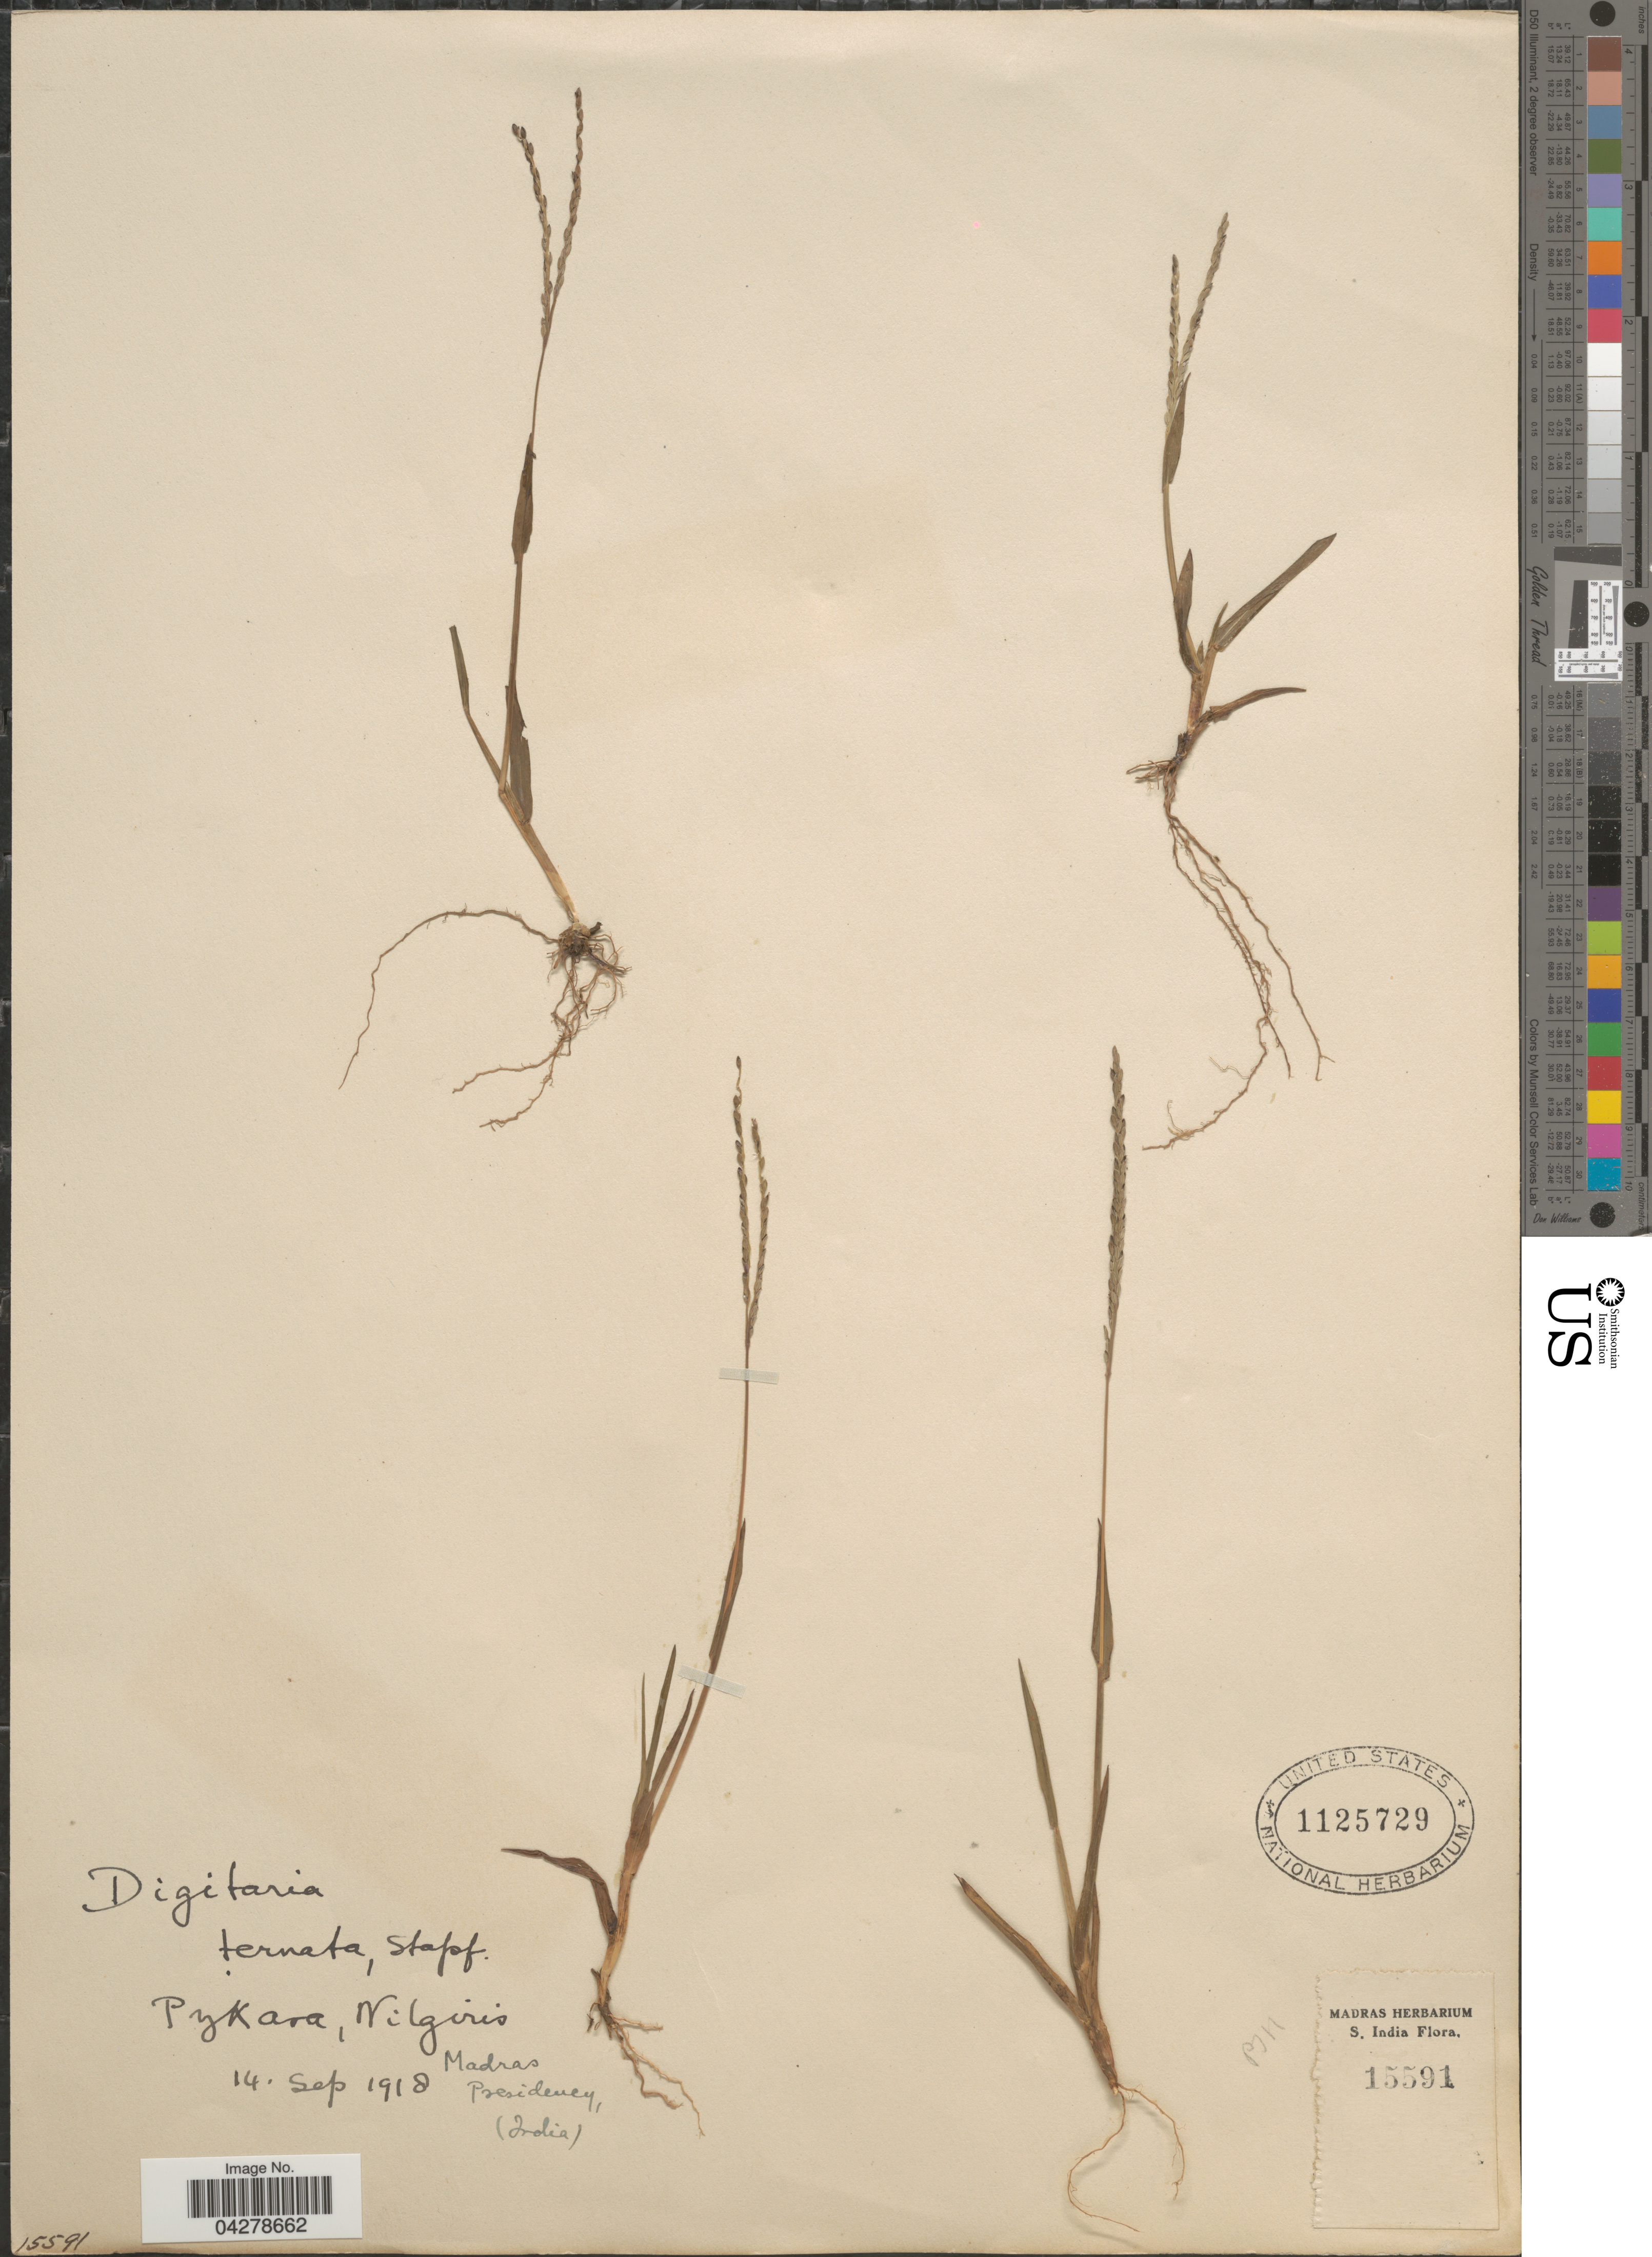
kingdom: Plantae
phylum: Tracheophyta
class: Liliopsida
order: Poales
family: Poaceae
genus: Digitaria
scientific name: Digitaria ternata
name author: (Hochr. ex A. Rich.) Stapf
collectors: Ex herb. Madras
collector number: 15591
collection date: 1918-09-14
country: India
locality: Pykara, Nilgiris. Madras Presidency. S. India.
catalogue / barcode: US 1125729